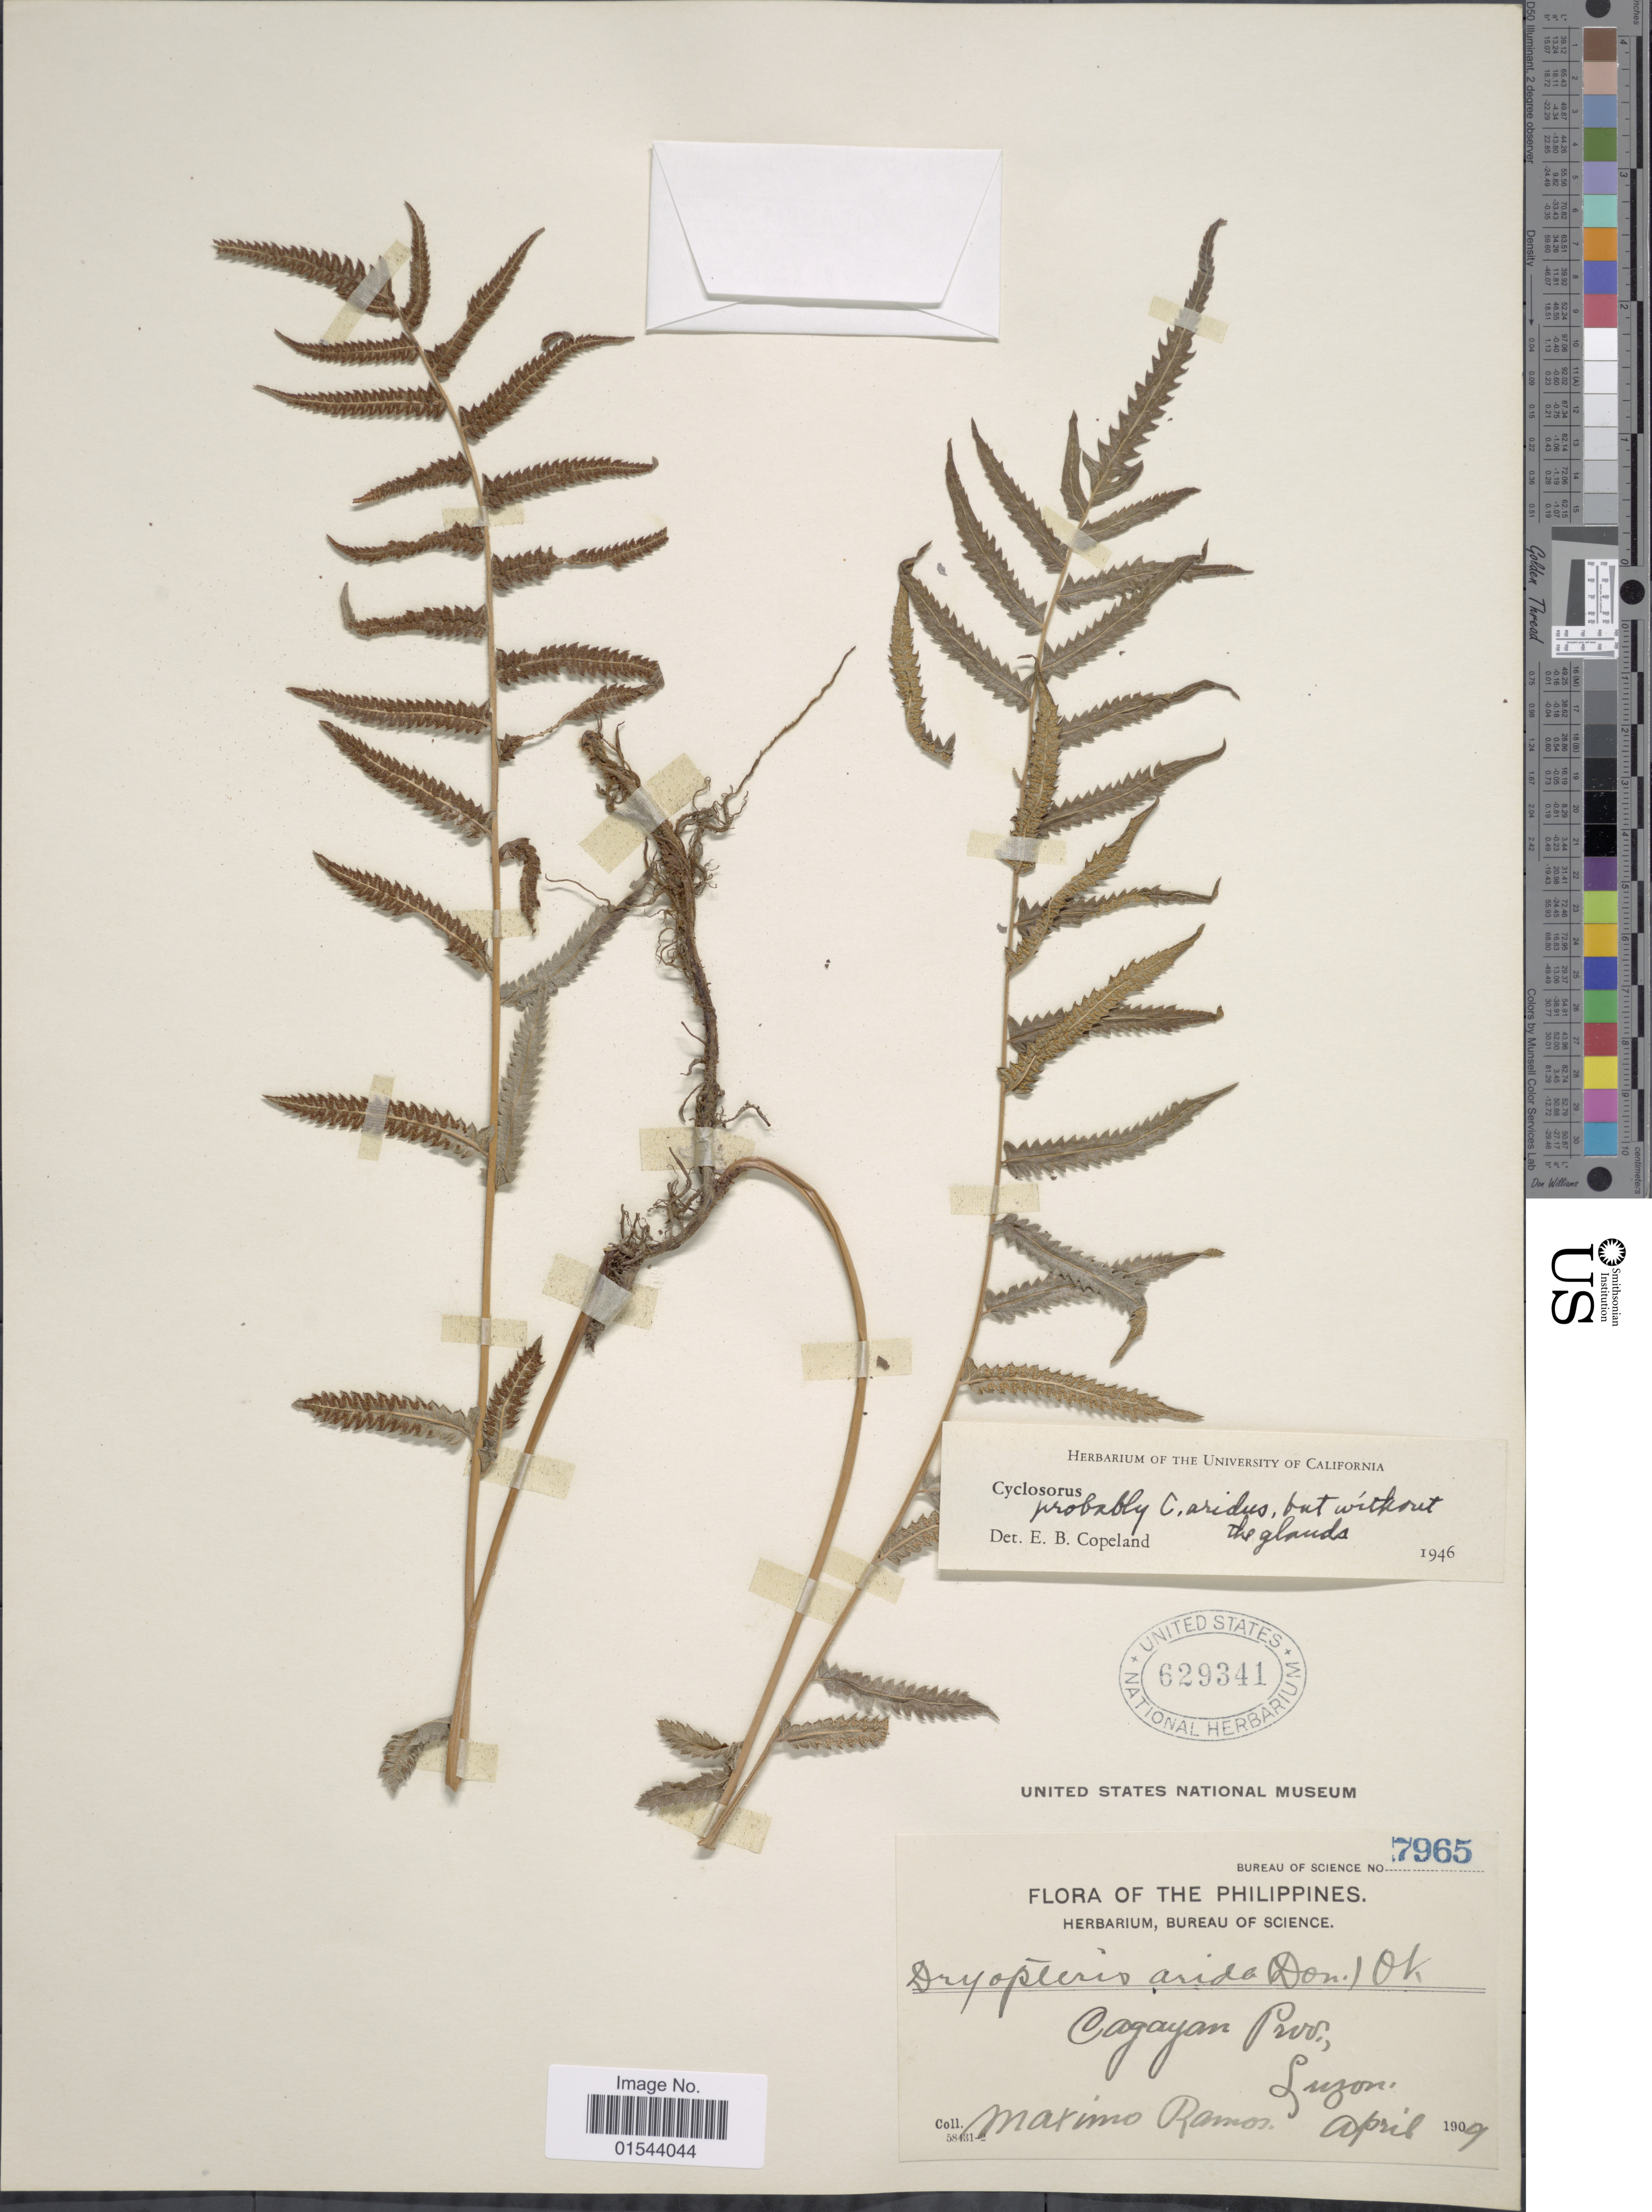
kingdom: Plantae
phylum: Tracheophyta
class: Polypodiopsida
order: Polypodiales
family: Thelypteridaceae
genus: Christella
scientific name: Christella arida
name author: (D. Don) Holttum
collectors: M. Ramos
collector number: Bureau of Science 7965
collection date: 1909-04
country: Philippines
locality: Cagayan Prov., Luzon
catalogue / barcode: US 629341